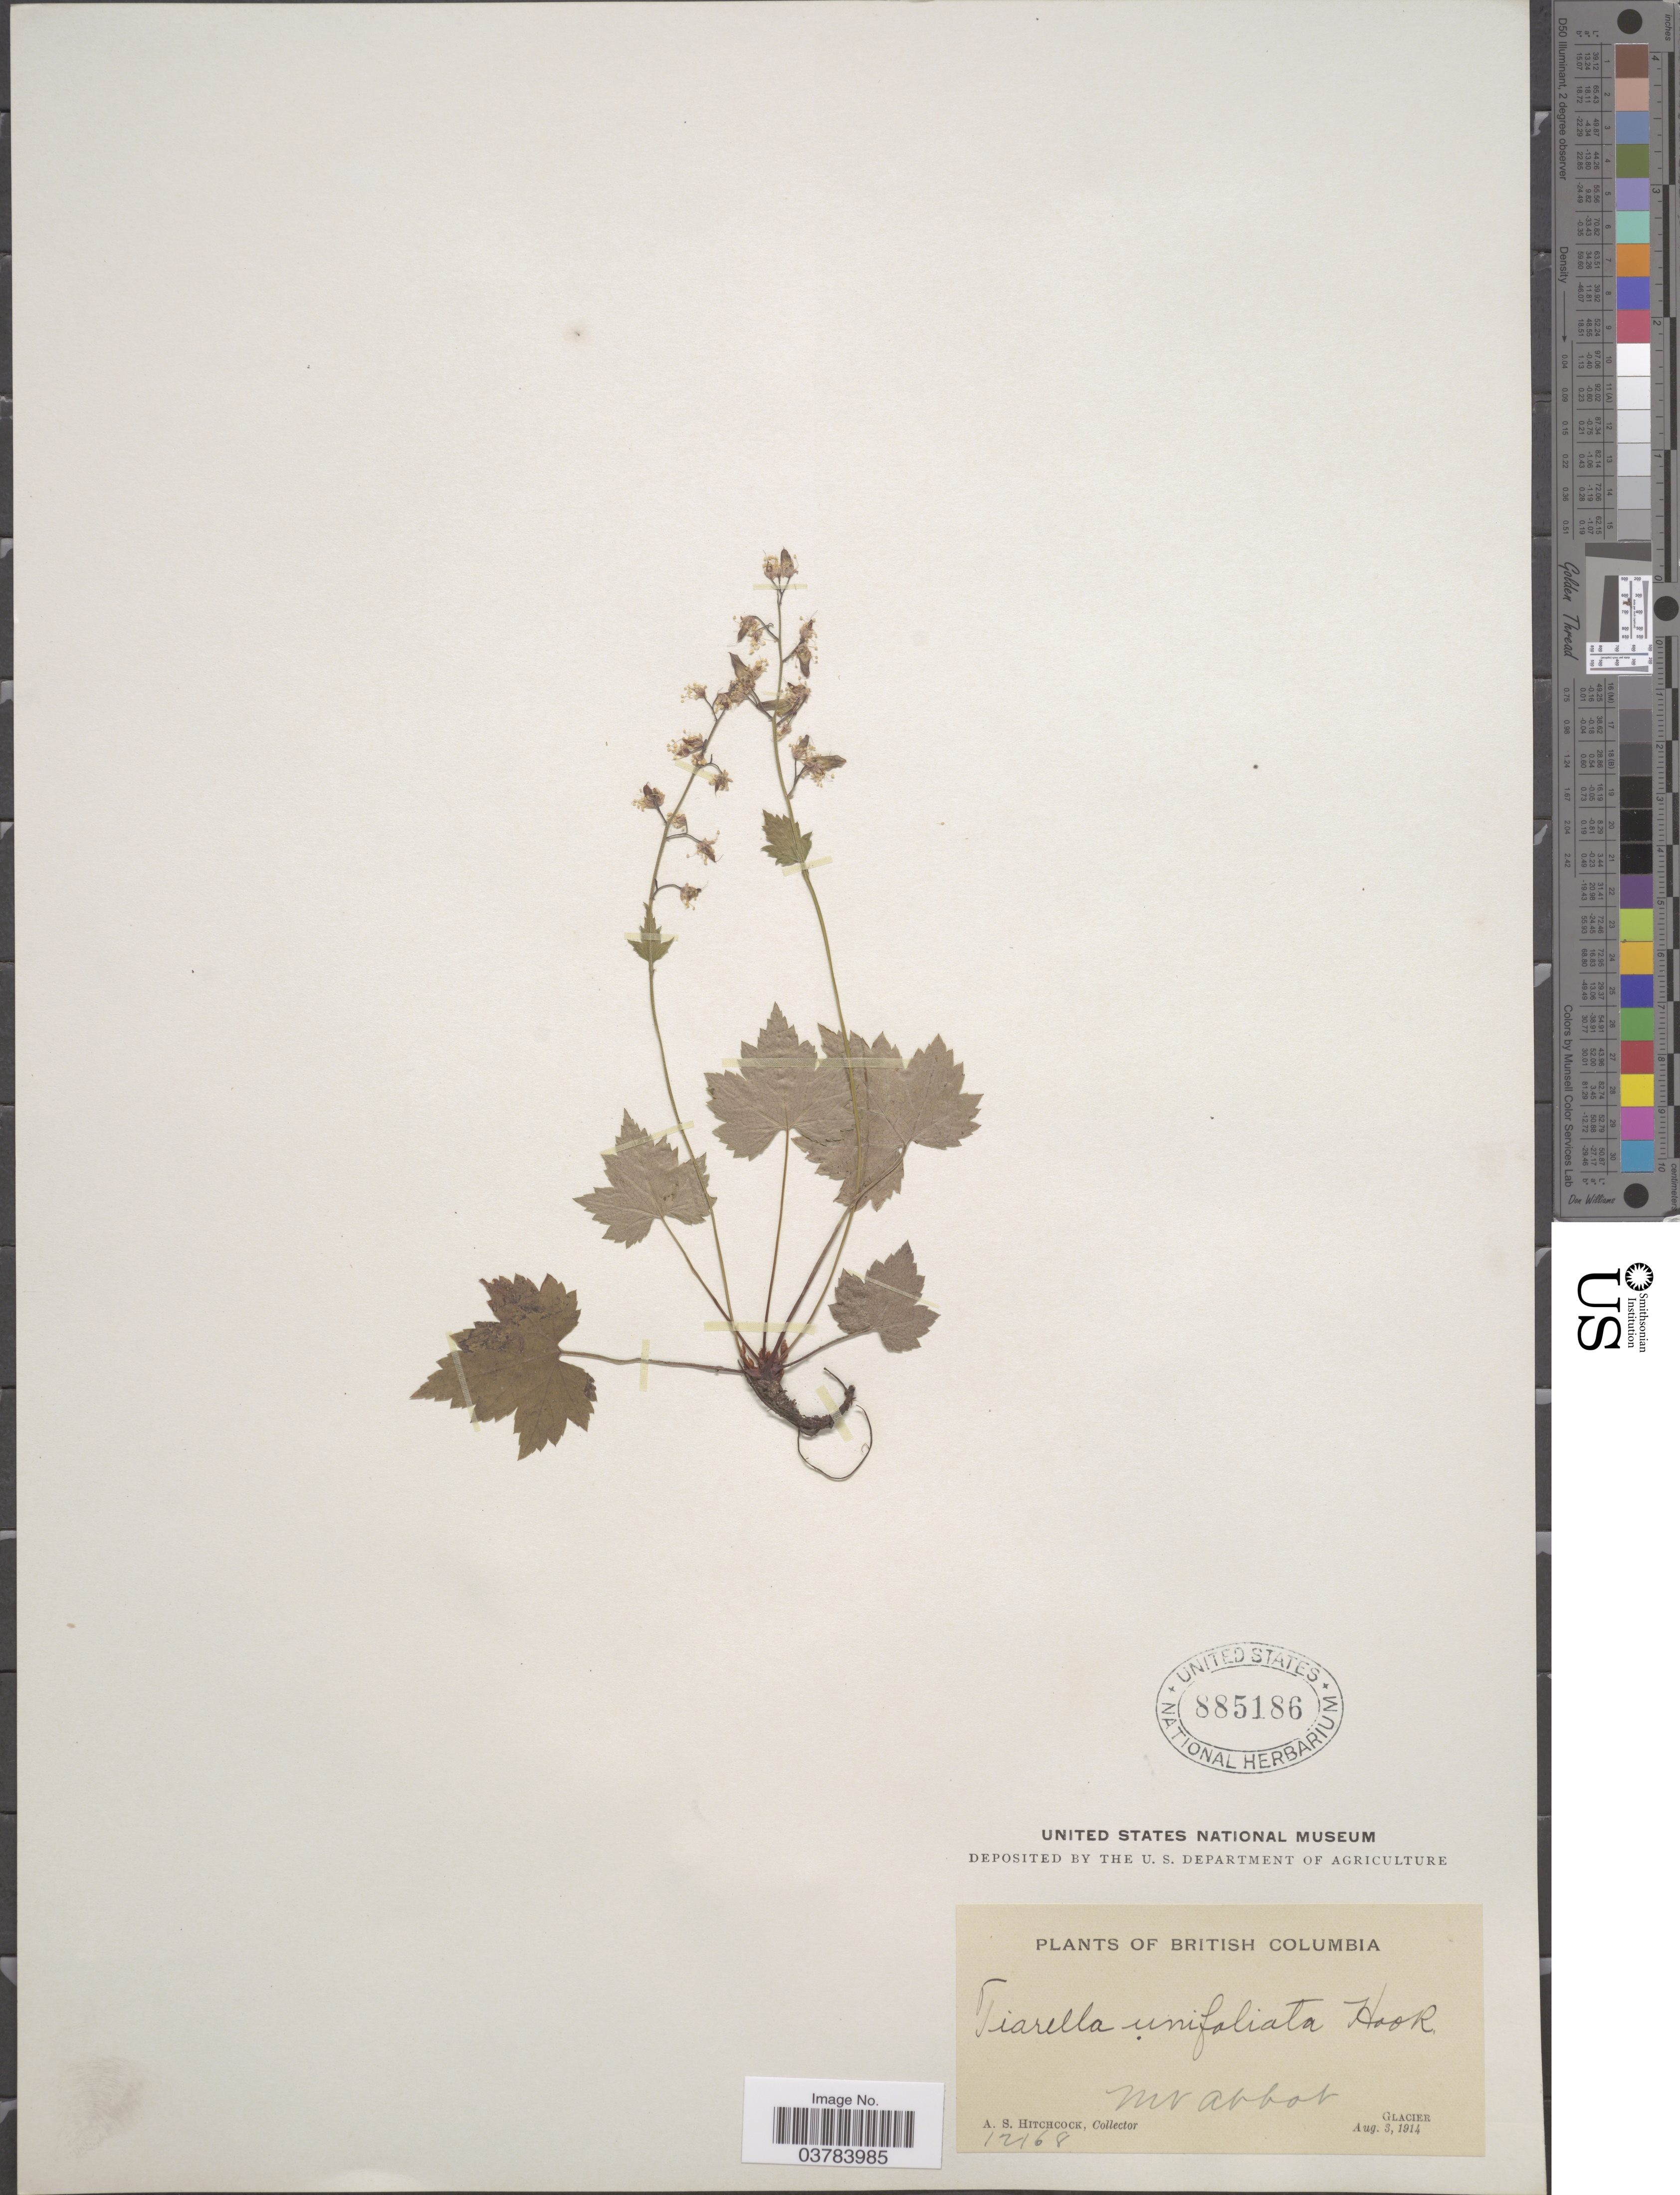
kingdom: Plantae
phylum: Tracheophyta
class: Magnoliopsida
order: Saxifragales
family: Saxifragaceae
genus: Tiarella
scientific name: Tiarella unifoliata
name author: Hook.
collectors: A. S. Hitchcock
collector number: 12168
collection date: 1914-08-03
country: Canada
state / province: British Columbia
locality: Mt Abbot. Glacier.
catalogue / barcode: US 885186